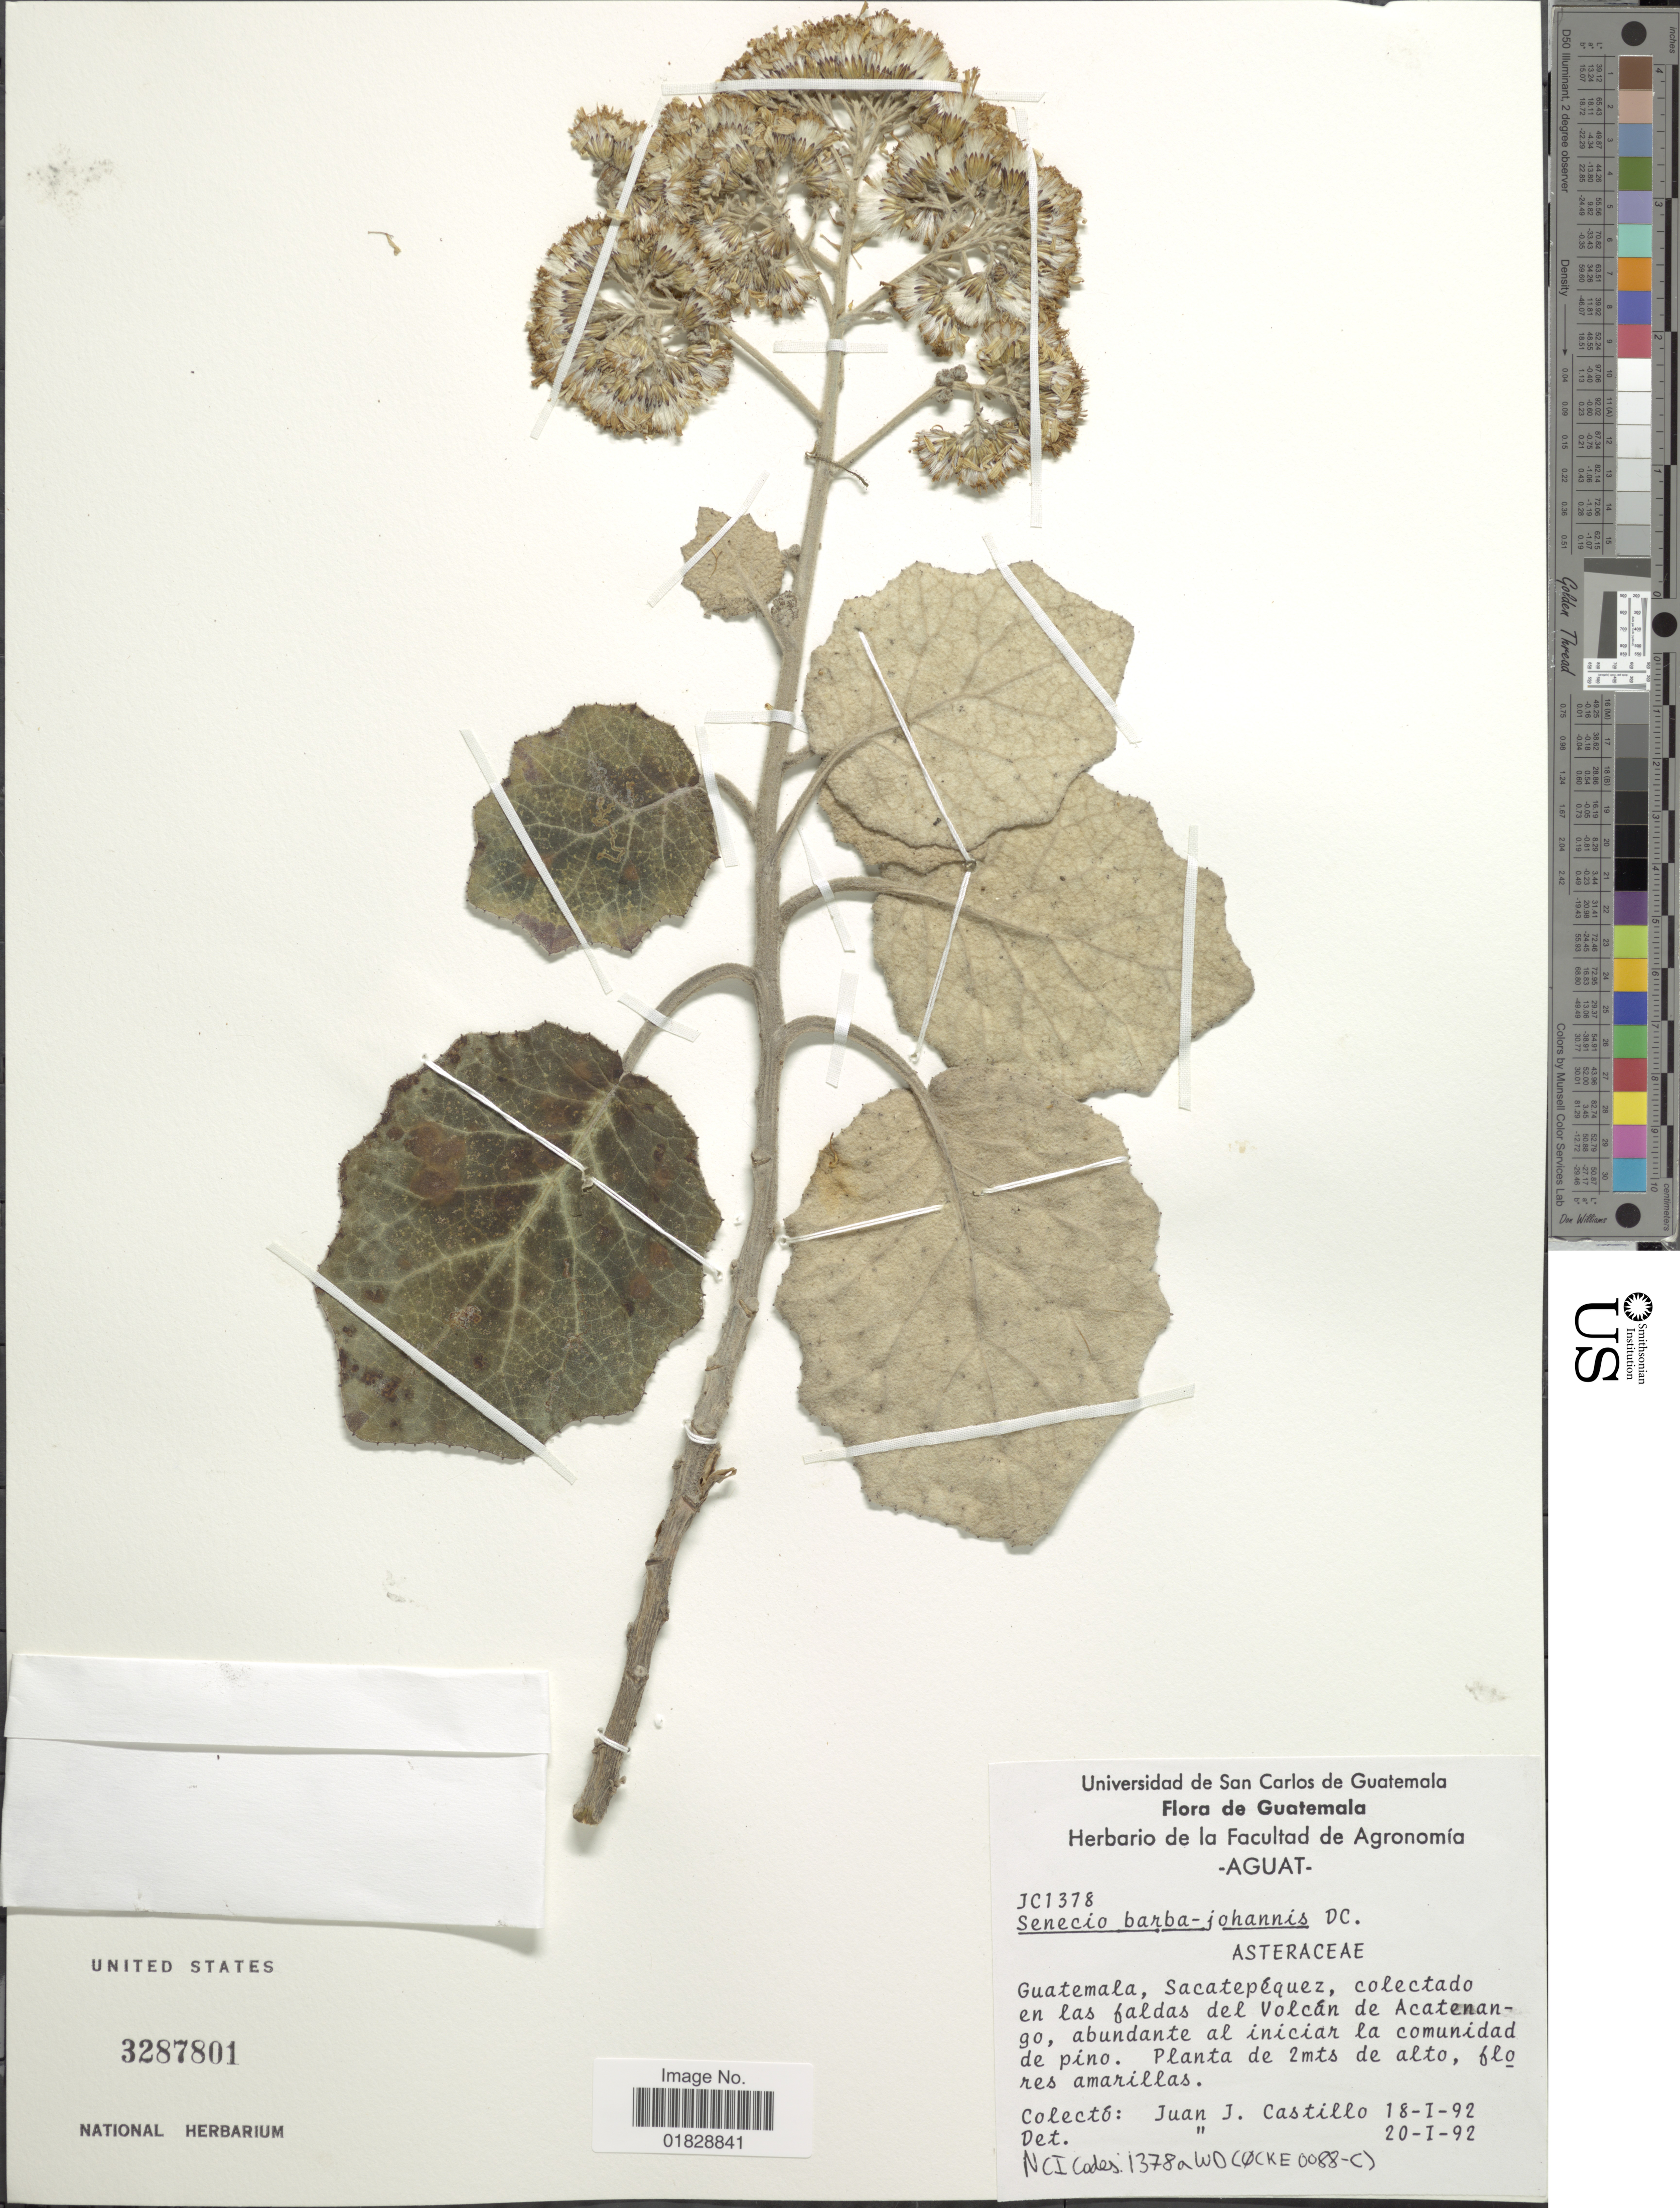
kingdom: Plantae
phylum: Tracheophyta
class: Magnoliopsida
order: Asterales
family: Asteraceae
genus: Roldana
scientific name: Roldana barba-johannis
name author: (DC.) H. Rob. & Brettell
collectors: J. Castillo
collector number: JC1378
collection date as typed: Transcribed d/m/y: 18/1/92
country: Guatemala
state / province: Sacatepéquez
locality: Guatemala, Sacatepéquez, colectado en las faldas del Volcán de Acatenango, abundante al iniciar la comunidad de pino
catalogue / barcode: US 3287801